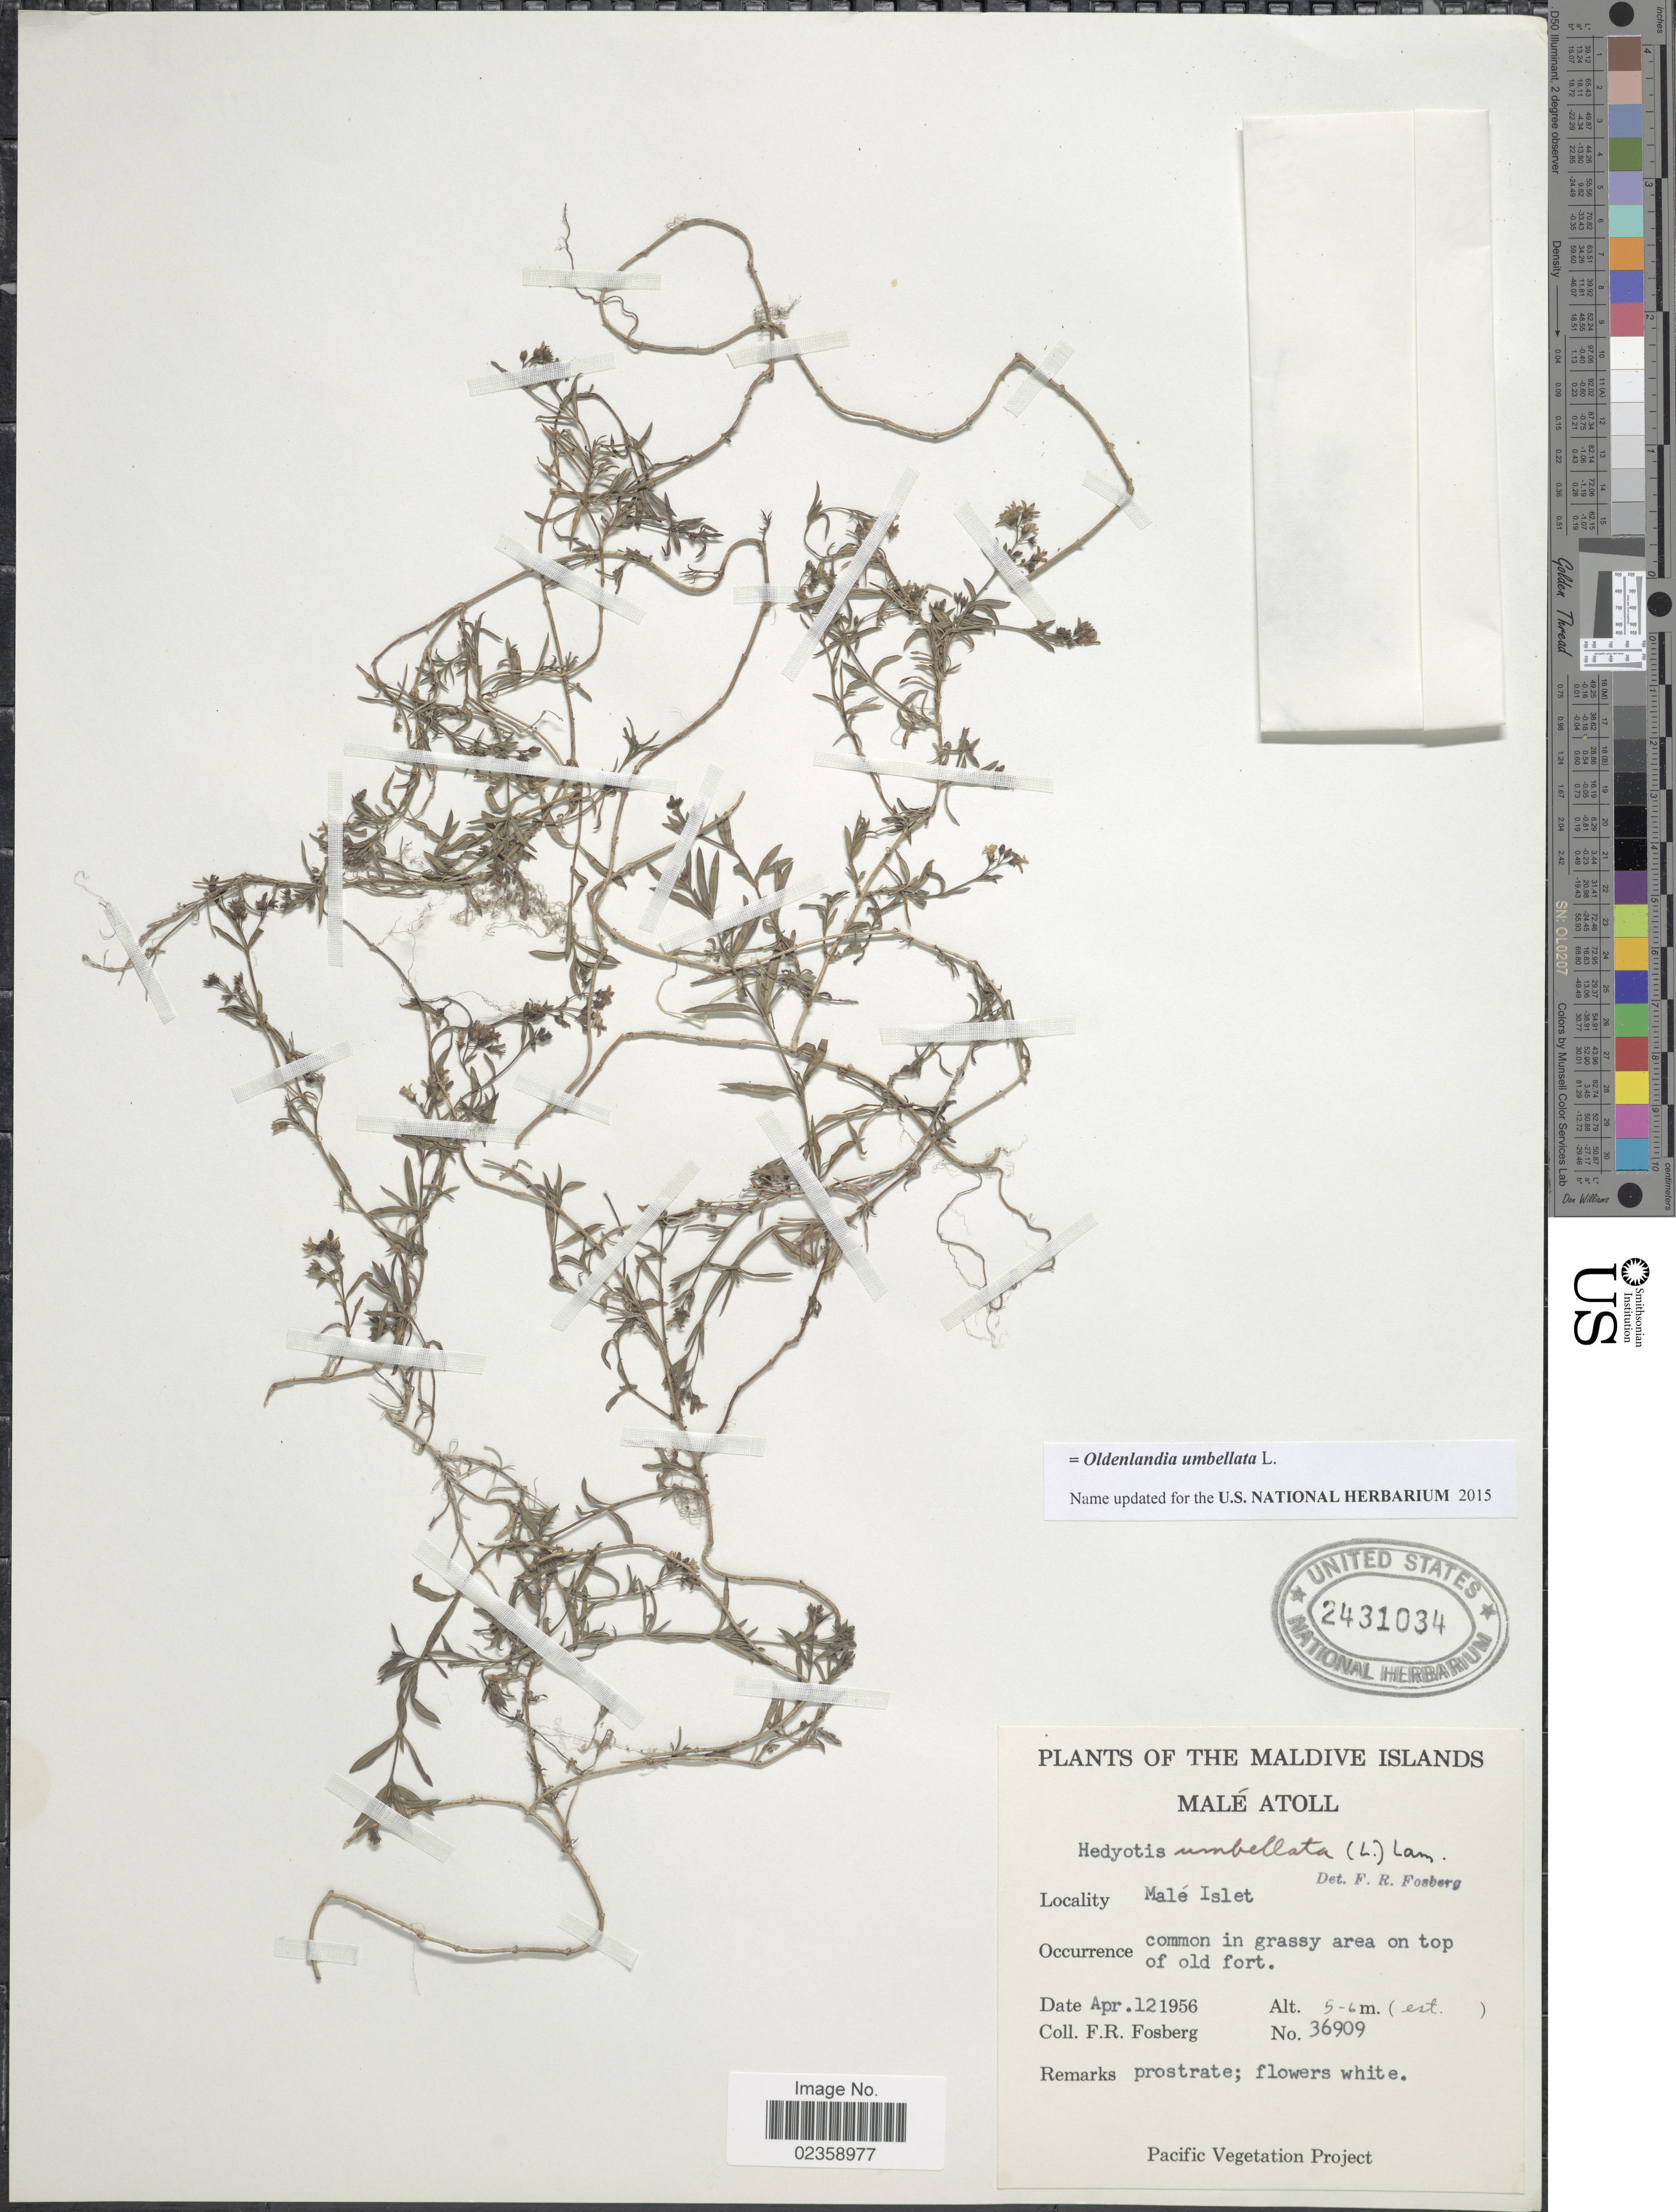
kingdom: Plantae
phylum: Tracheophyta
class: Magnoliopsida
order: Gentianales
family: Rubiaceae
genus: Oldenlandia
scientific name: Oldenlandia umbellata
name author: L.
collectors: F. R. Fosberg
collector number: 36909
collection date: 1956-04-12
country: Maldive Islands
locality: Malé Atoll. Malé Islet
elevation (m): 5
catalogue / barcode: US 2431034